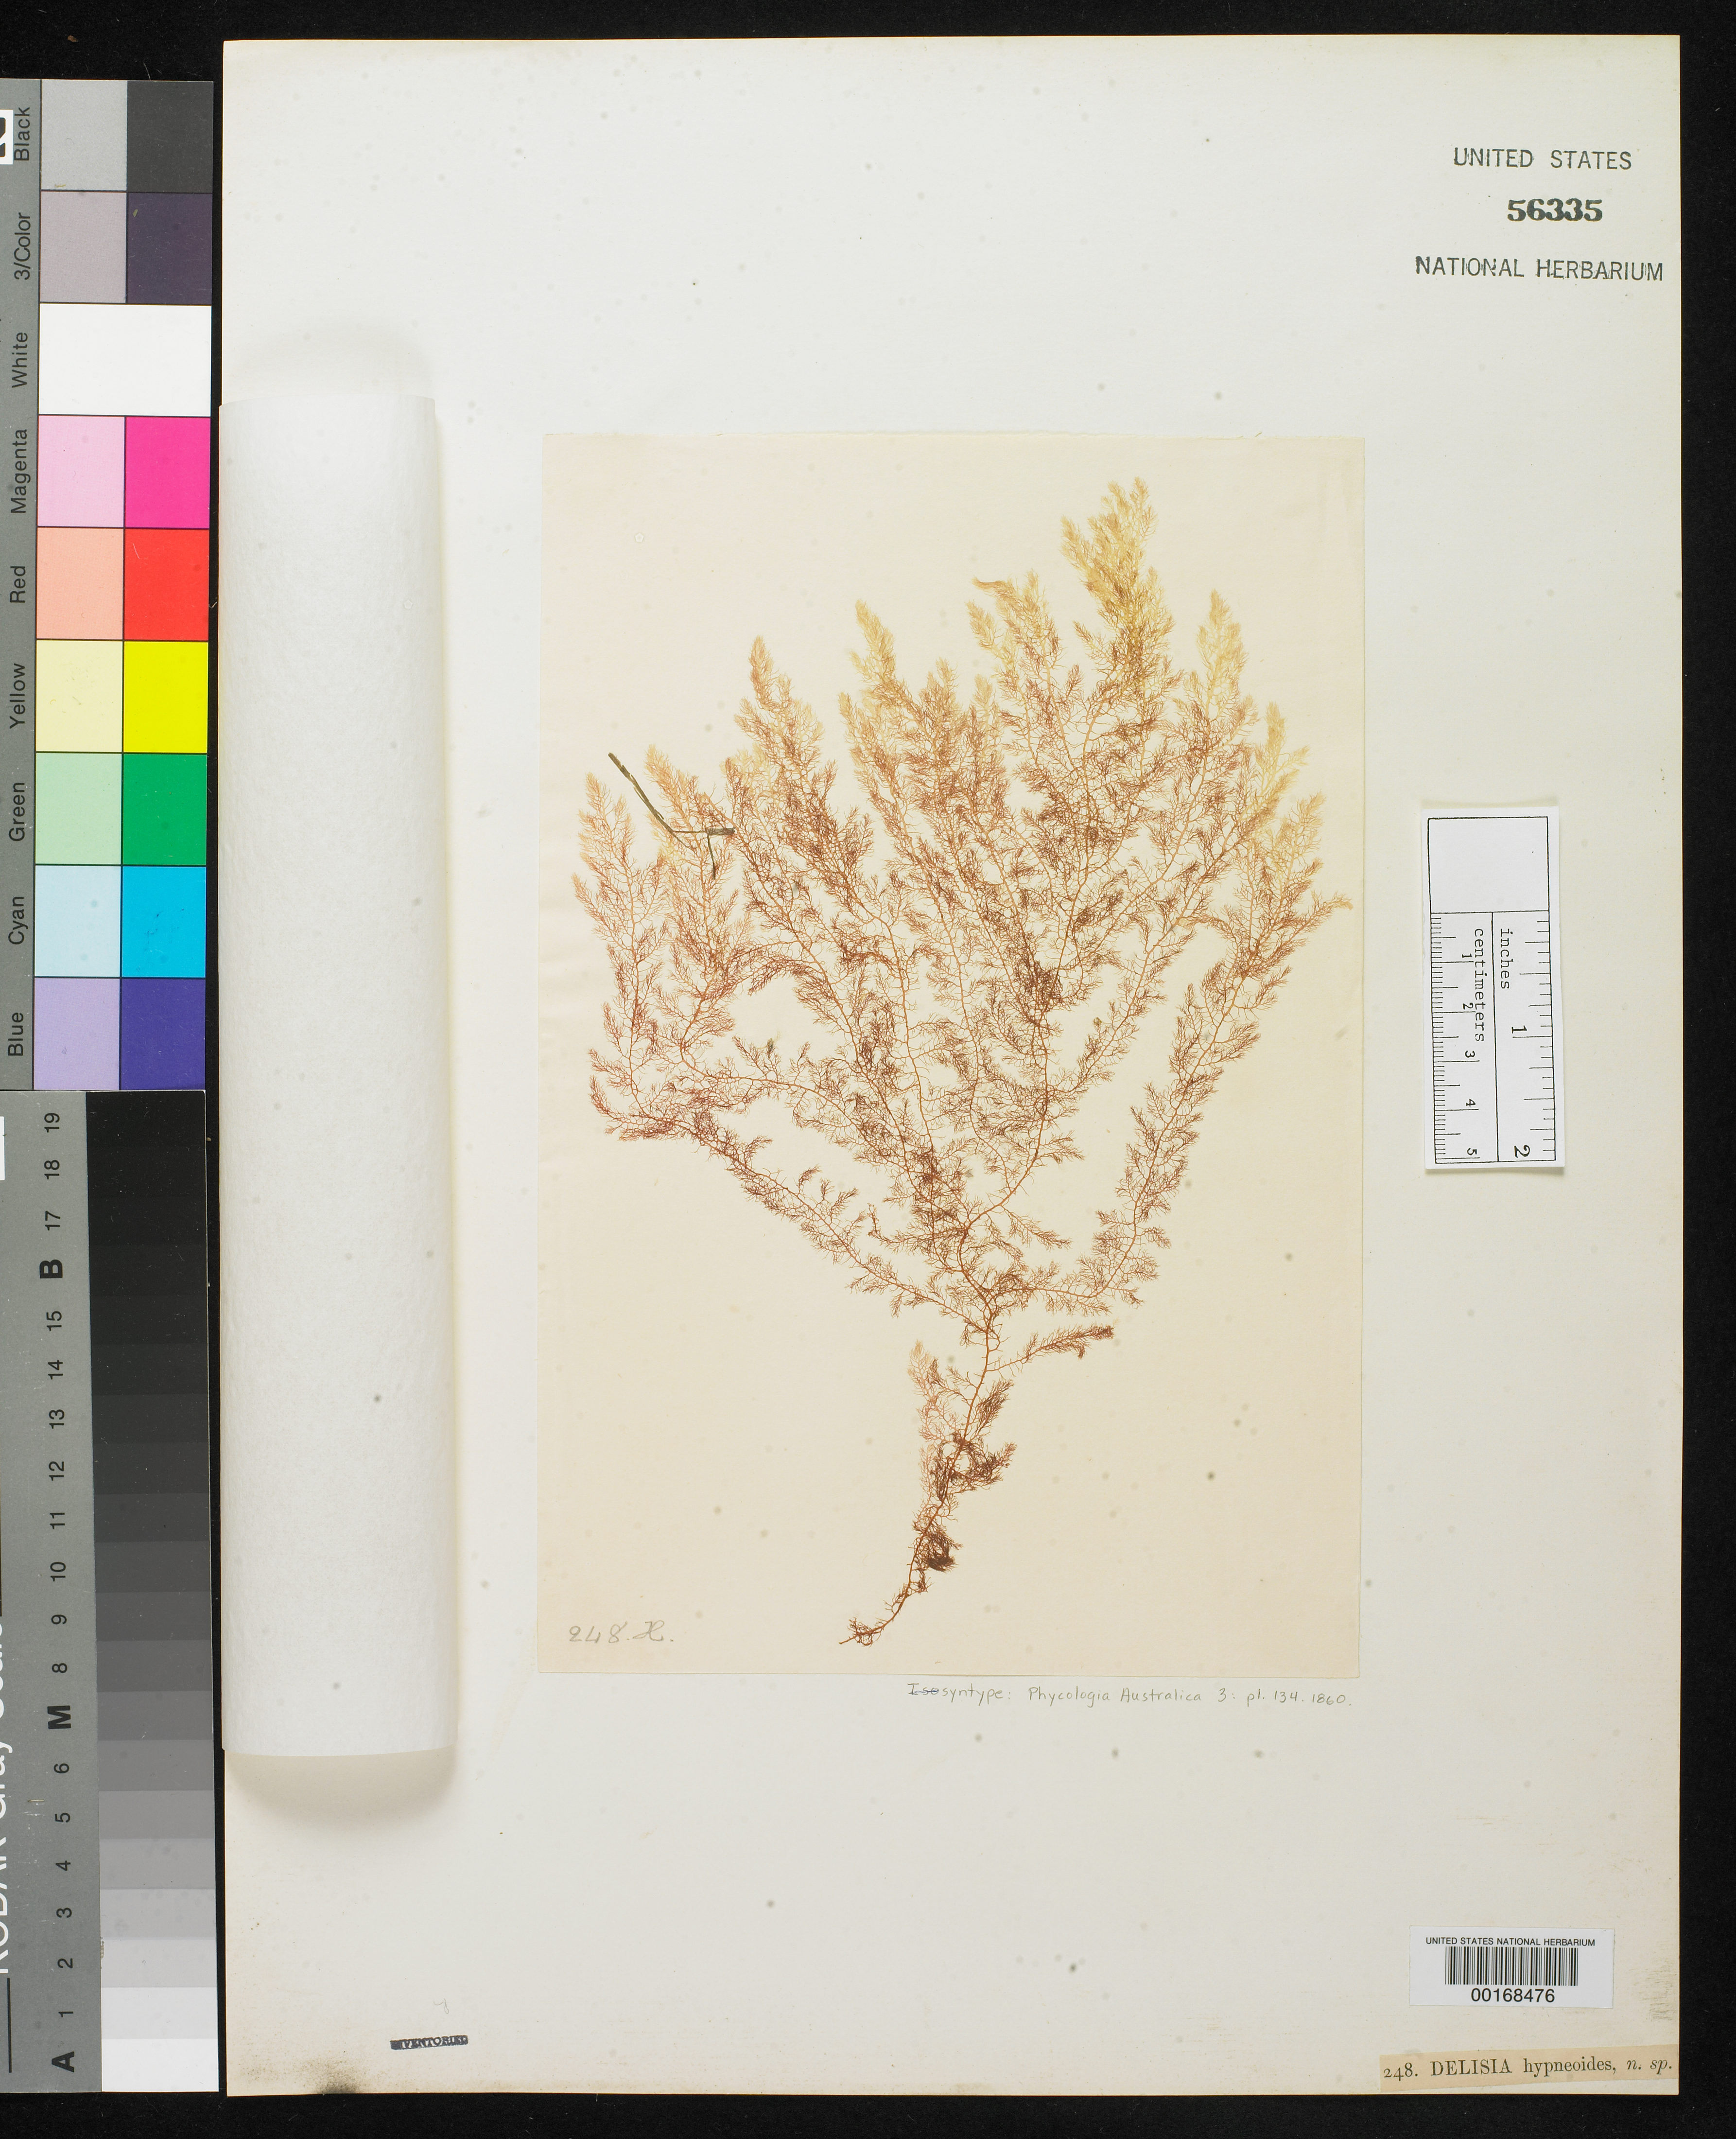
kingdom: Plantae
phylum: Rhodophyta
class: Florideophyceae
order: Bonnemaisoniales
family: Bonnemaisoniaceae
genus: Delisea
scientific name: Delisea hypneoides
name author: Harv.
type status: Syntype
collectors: W. Harvey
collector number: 248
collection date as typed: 1854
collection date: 1854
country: Australia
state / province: Victoria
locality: Western Port.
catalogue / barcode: US 56335